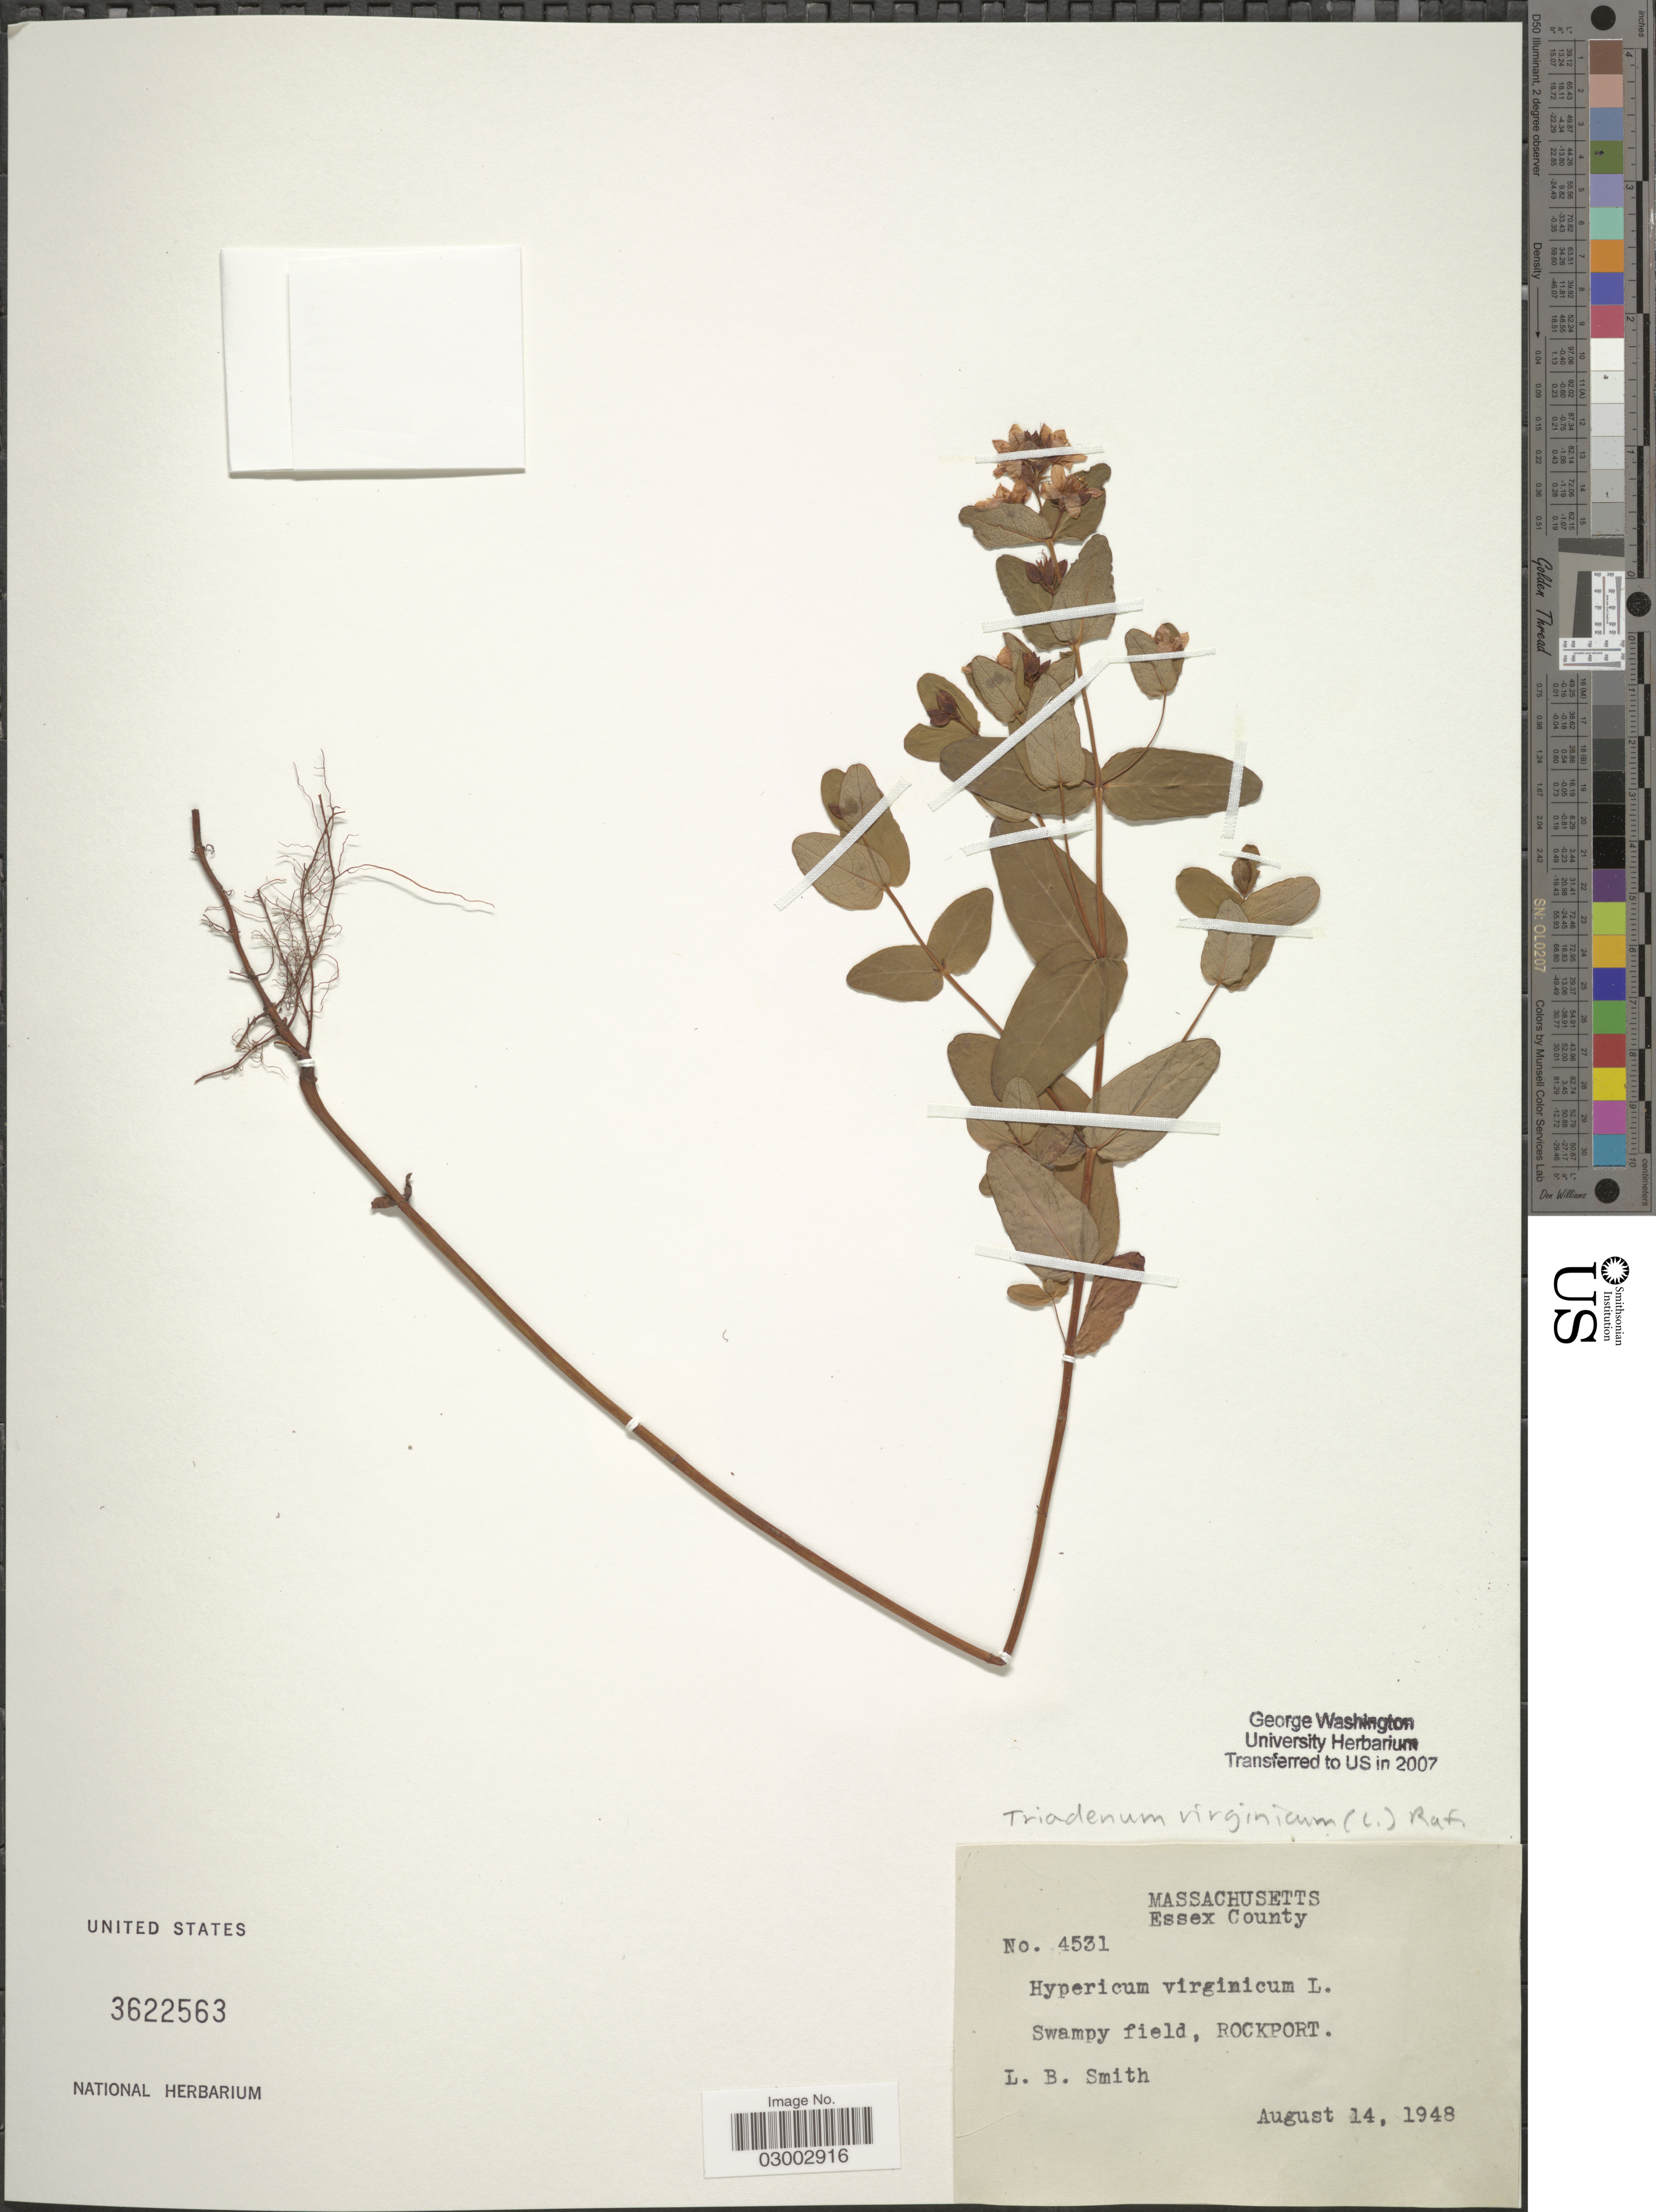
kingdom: Plantae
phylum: Tracheophyta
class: Magnoliopsida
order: Malpighiales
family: Hypericaceae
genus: Hypericum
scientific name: Hypericum virginicum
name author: L.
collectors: L. Smith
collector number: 4531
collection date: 1948-08-14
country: United States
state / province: Massachusetts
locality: Essex County. Swampy field, Rockport.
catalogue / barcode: US 3622563